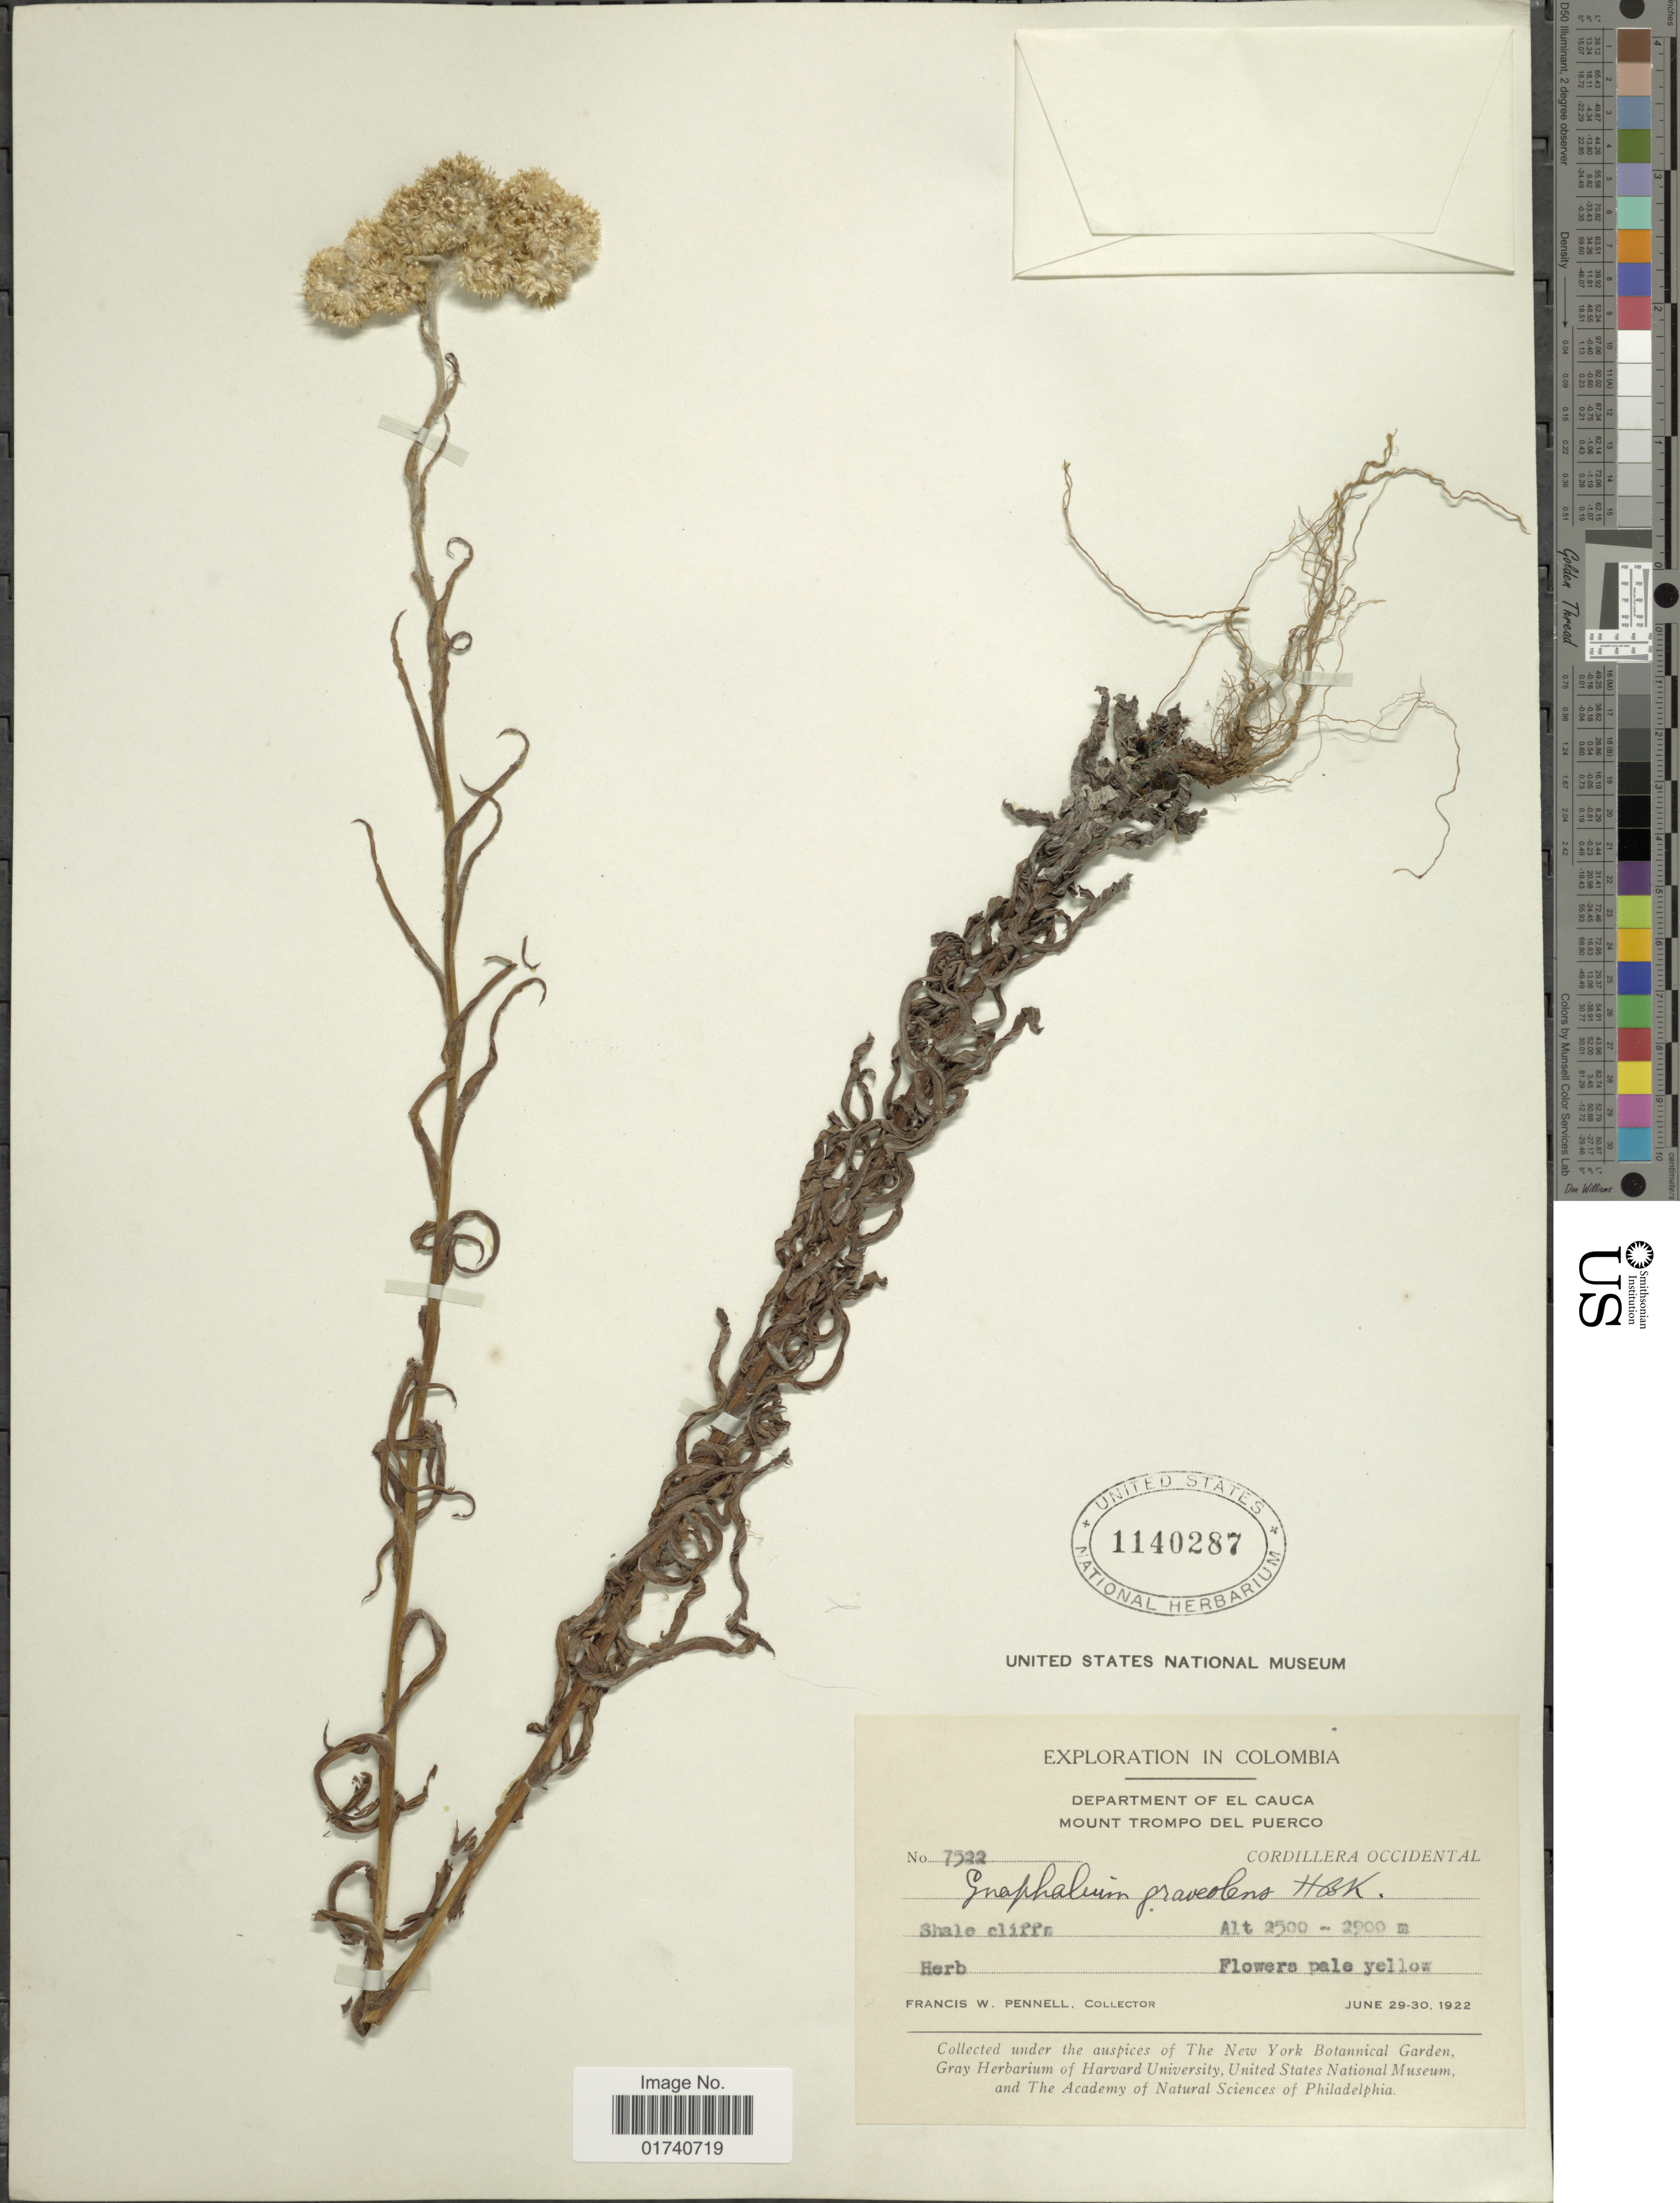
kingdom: Plantae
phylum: Tracheophyta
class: Magnoliopsida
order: Asterales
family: Asteraceae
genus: Pseudognaphalium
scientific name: Pseudognaphalium graveolens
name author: Anderb.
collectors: F. W. Pennell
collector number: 7522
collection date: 1922-06-29/1922-06-30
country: Colombia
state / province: Cauca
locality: Department of El Cauca. Mount Trompo del Puerco. Cordillera Occidental.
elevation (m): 2500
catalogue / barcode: US 1140287